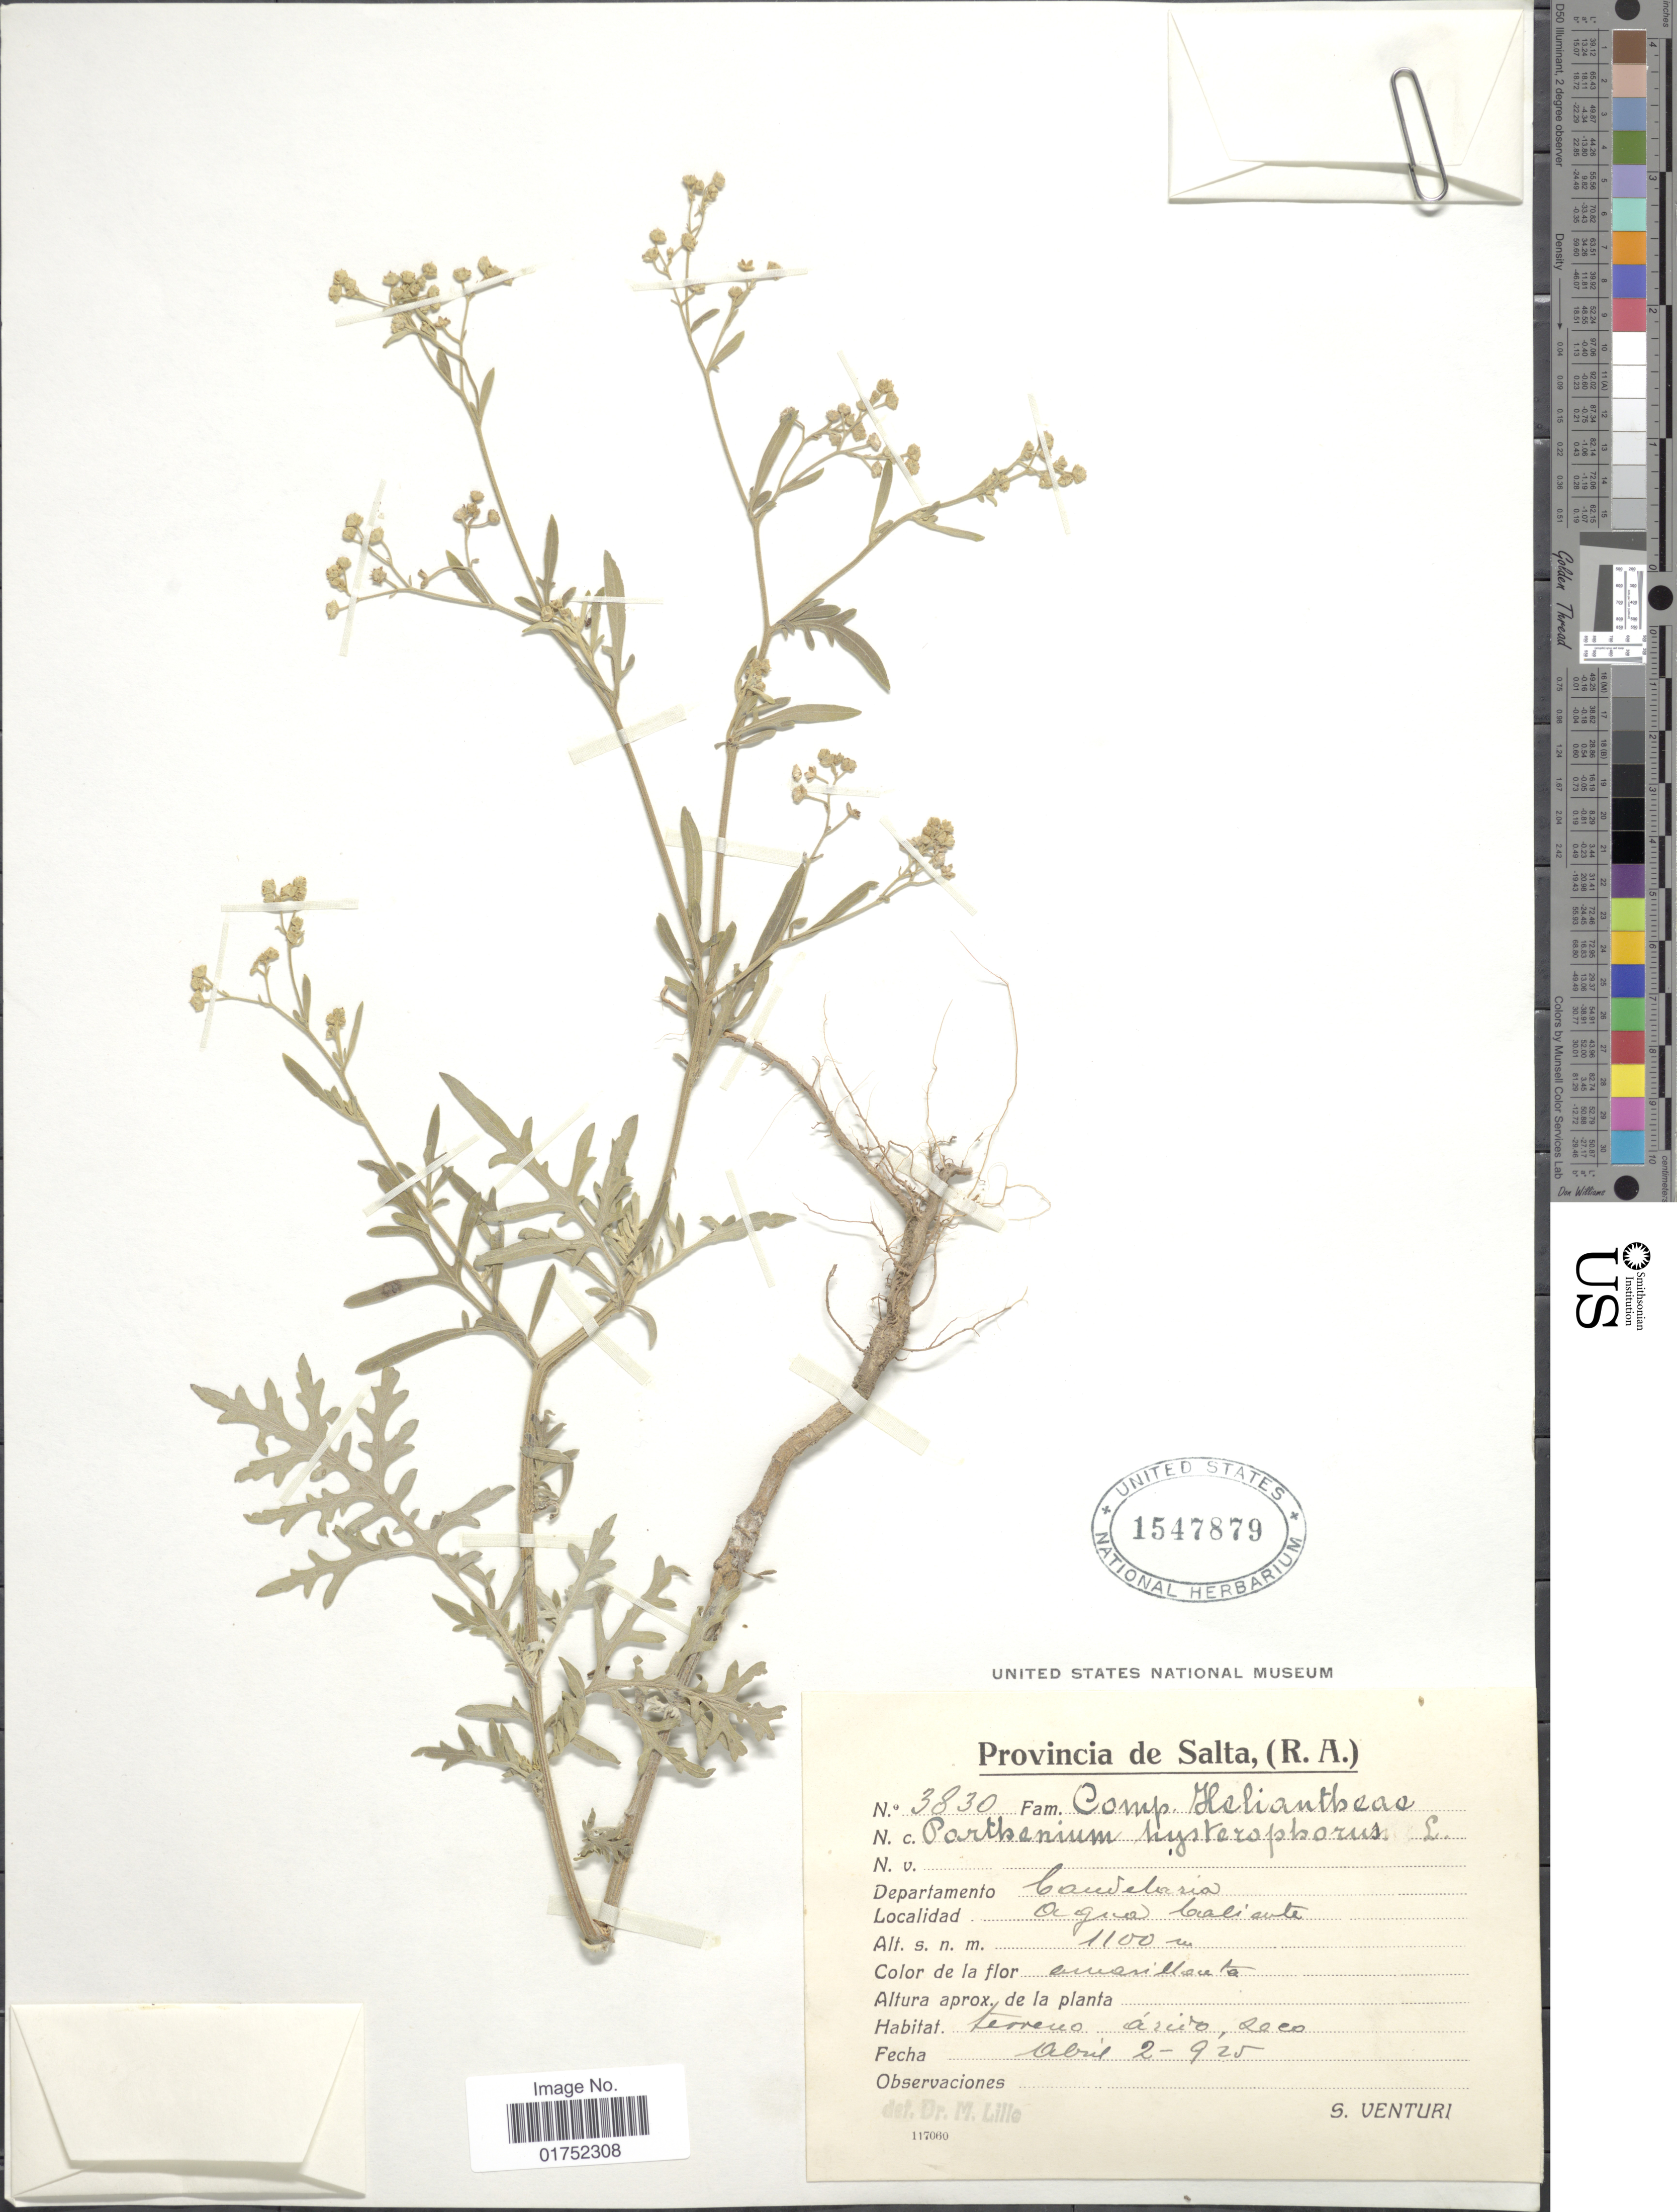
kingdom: Plantae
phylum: Tracheophyta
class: Magnoliopsida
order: Asterales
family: Asteraceae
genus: Parthenium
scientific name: Parthenium hysterophorus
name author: L.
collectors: S. Venturi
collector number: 3830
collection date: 1925-04-02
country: Argentina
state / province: Salta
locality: Departamento Candelaria, Agua Caliente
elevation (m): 1100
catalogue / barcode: US 1547879